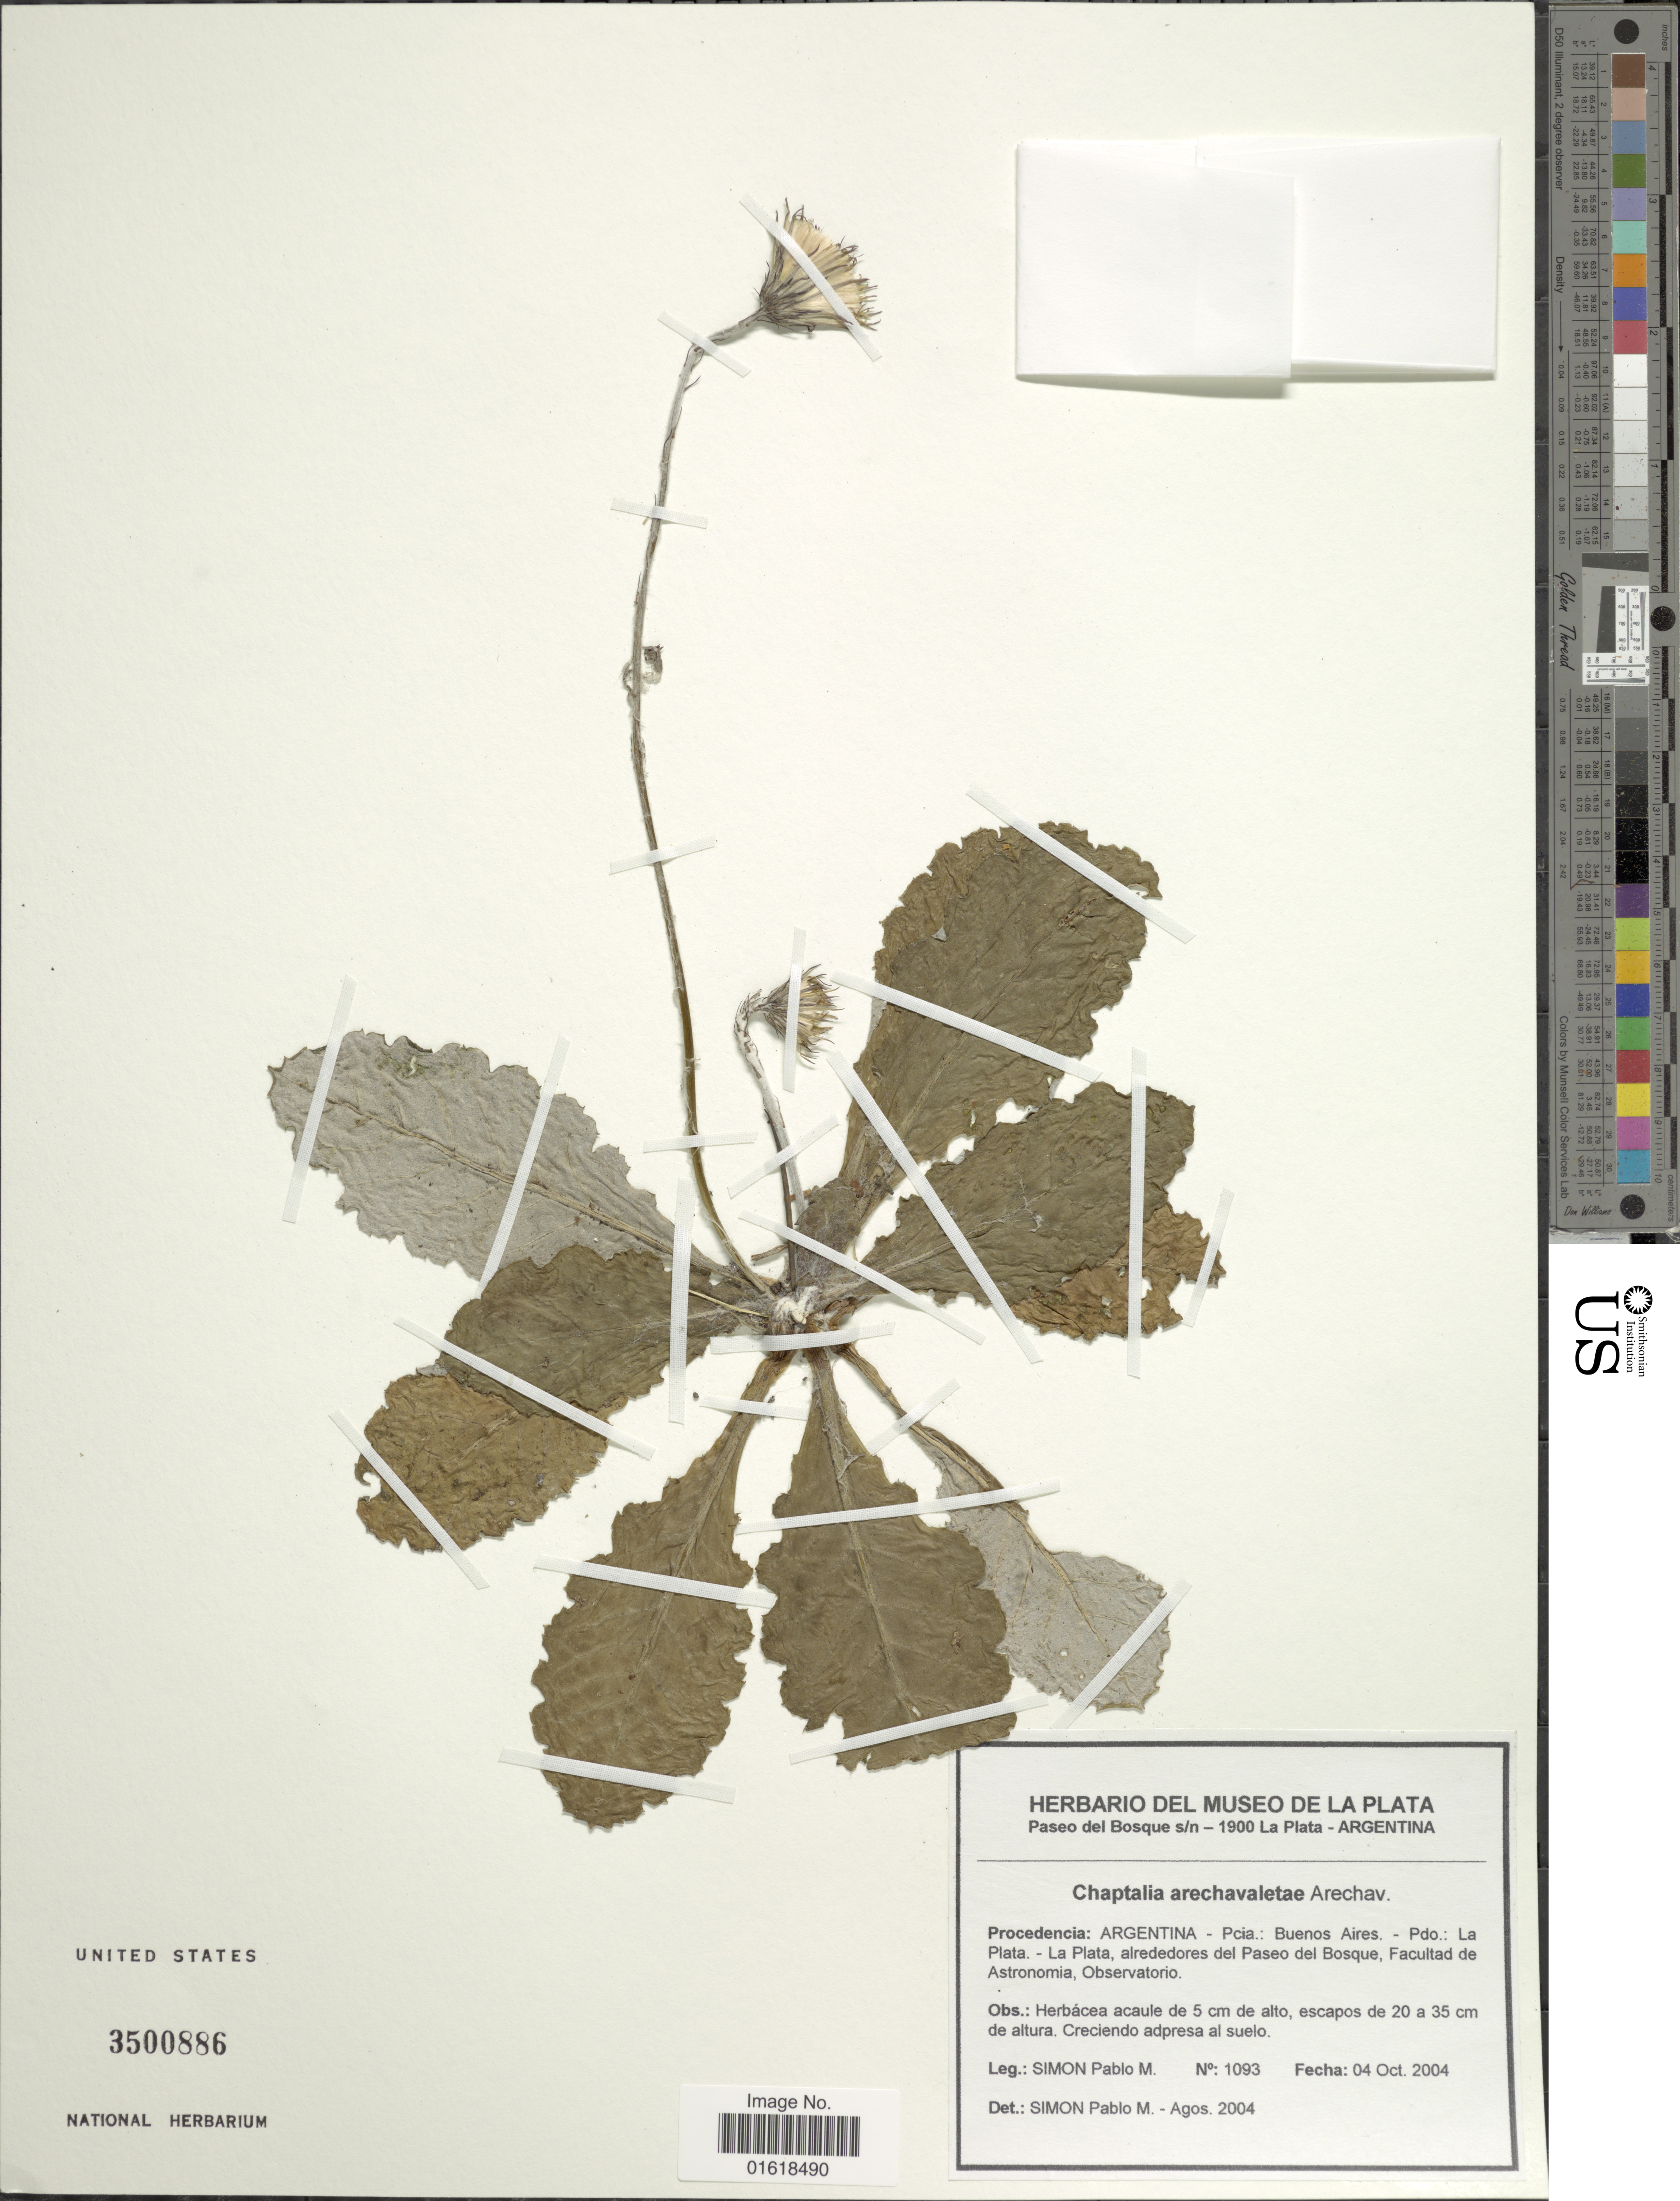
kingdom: Plantae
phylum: Tracheophyta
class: Magnoliopsida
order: Asterales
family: Asteraceae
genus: Chaptalia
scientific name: Chaptalia arechavaletae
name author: Arechav.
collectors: P. M. Simón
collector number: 1093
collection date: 2004-10-04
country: Argentina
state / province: Buenos Aires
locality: Pdo.: La Plata - La Plata, alrededores del Paseo del Bosque, Facultad de Astronomia, Observatorio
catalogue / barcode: US 3500886